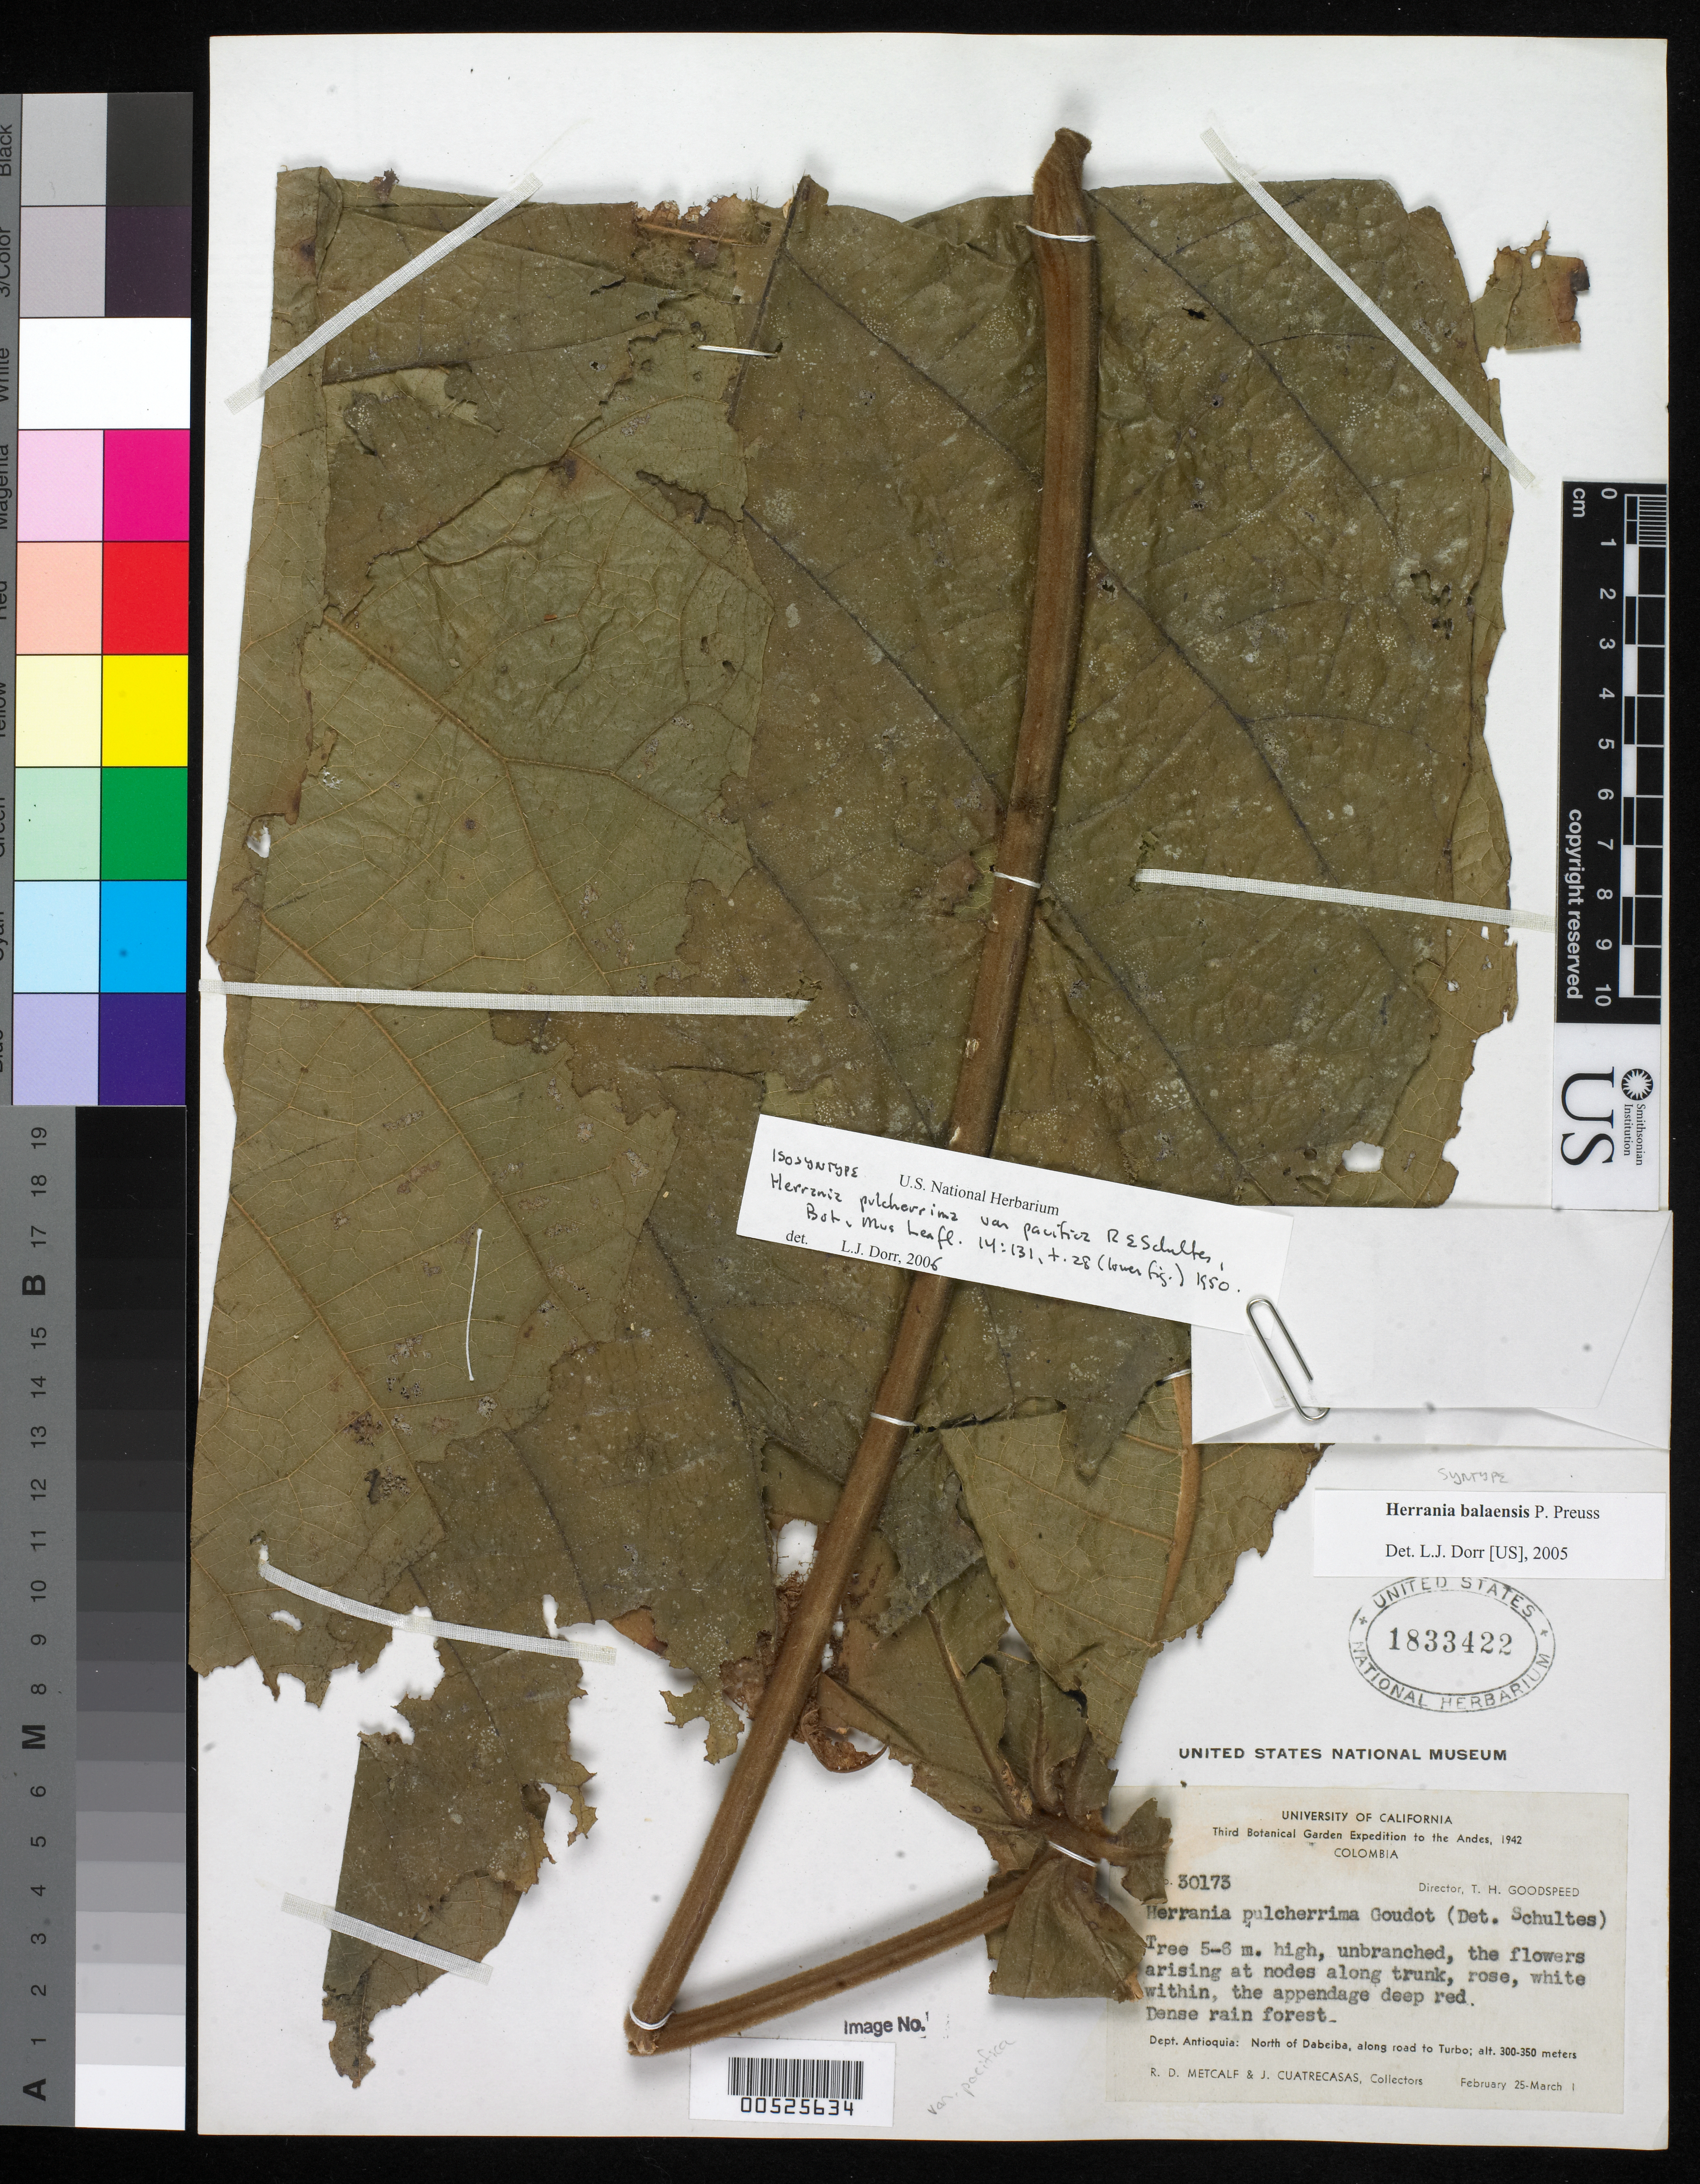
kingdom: Plantae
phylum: Tracheophyta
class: Magnoliopsida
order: Malvales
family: Malvaceae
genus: Herrania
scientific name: Herrania pulcherrima var. pacifica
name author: R.E. Schult.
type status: Isosyntype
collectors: R. D. Metcalf & J. Cuatrecasas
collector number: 30173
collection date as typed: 25 Feb 1942 to 01 Mar 1942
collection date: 1942-02-25/1942-03-01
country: Colombia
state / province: Antioquia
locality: Dept. Antioquia: North of Dabeiba, along road to Turbo.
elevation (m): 300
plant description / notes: Apparently mounted on 2 sheets, but second sheet is labeled as Metcalf & Cuatrecasas "30175".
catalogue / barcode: US 1833422